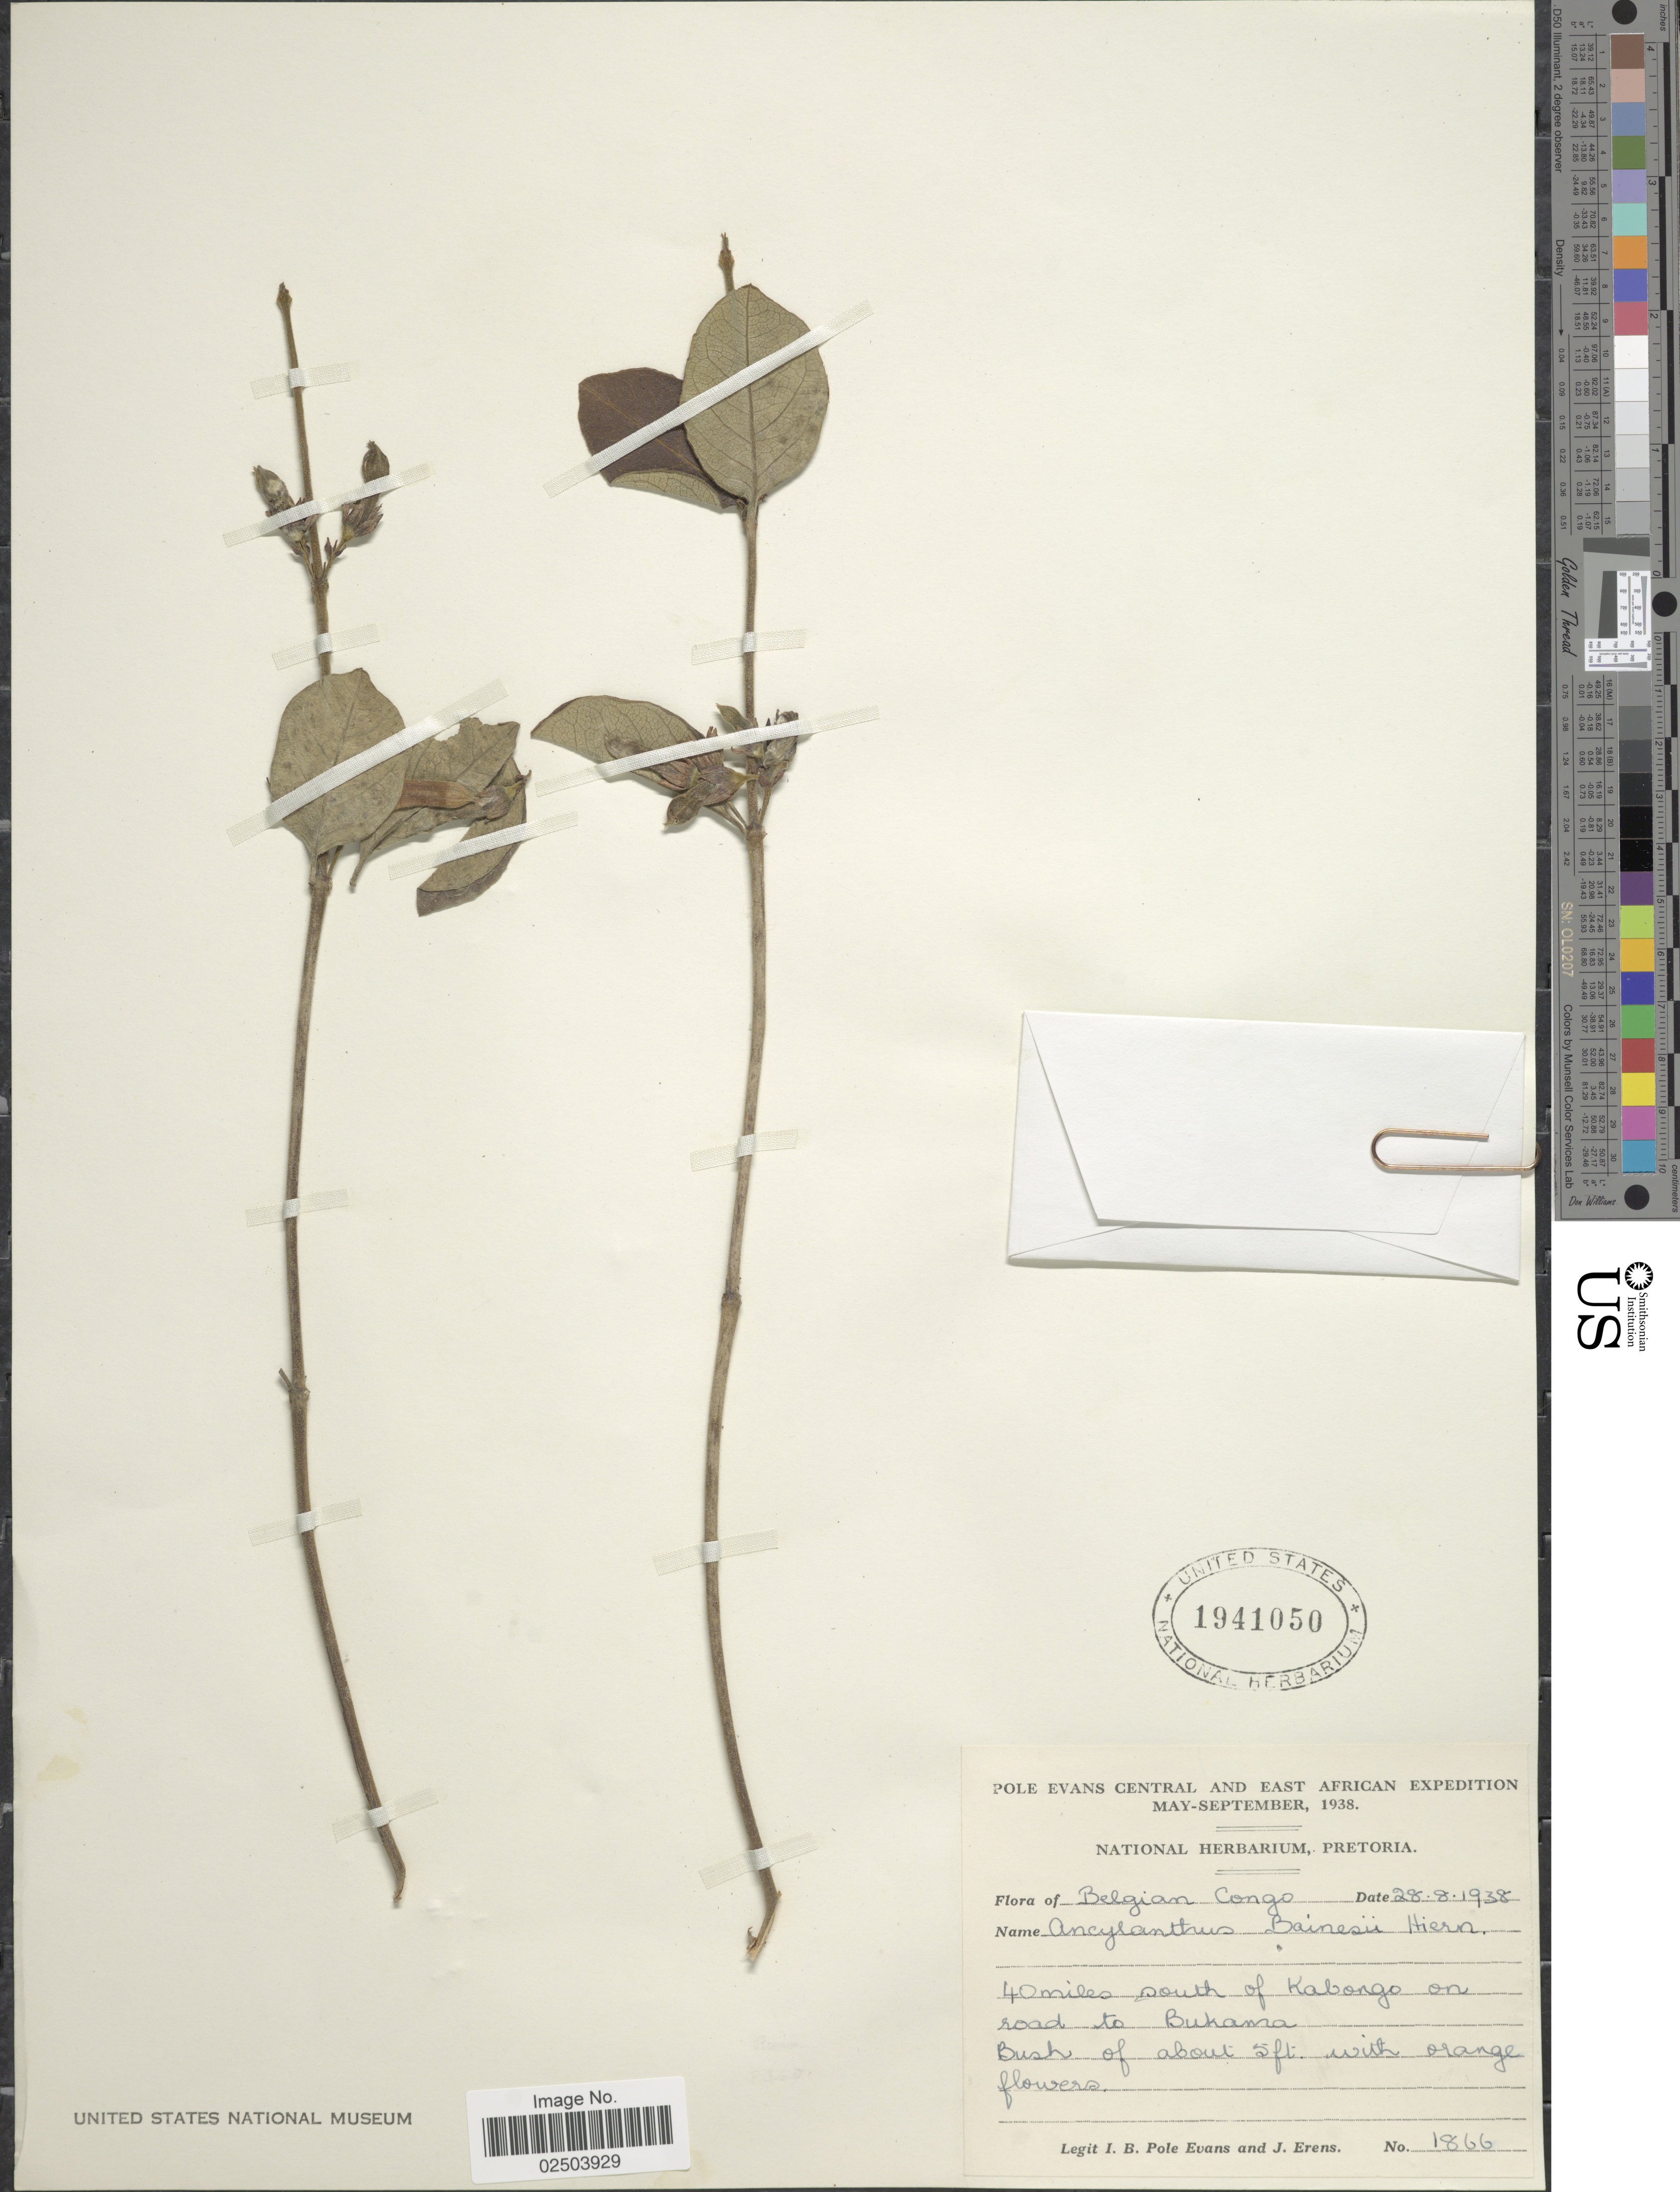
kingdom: Plantae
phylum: Tracheophyta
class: Magnoliopsida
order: Gentianales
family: Rubiaceae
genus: Vangueria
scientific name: Vangueria fulgida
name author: (Welw. ex Hiern) Goyder & N.M.J. Davies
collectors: I. B. Pole-Evans & J. Erens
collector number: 1866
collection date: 1938-08-28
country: Congo, Democratic Republic of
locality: Belgian Congo. 40 miles south of Kabongo on road to Bukama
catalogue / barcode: US 1941050